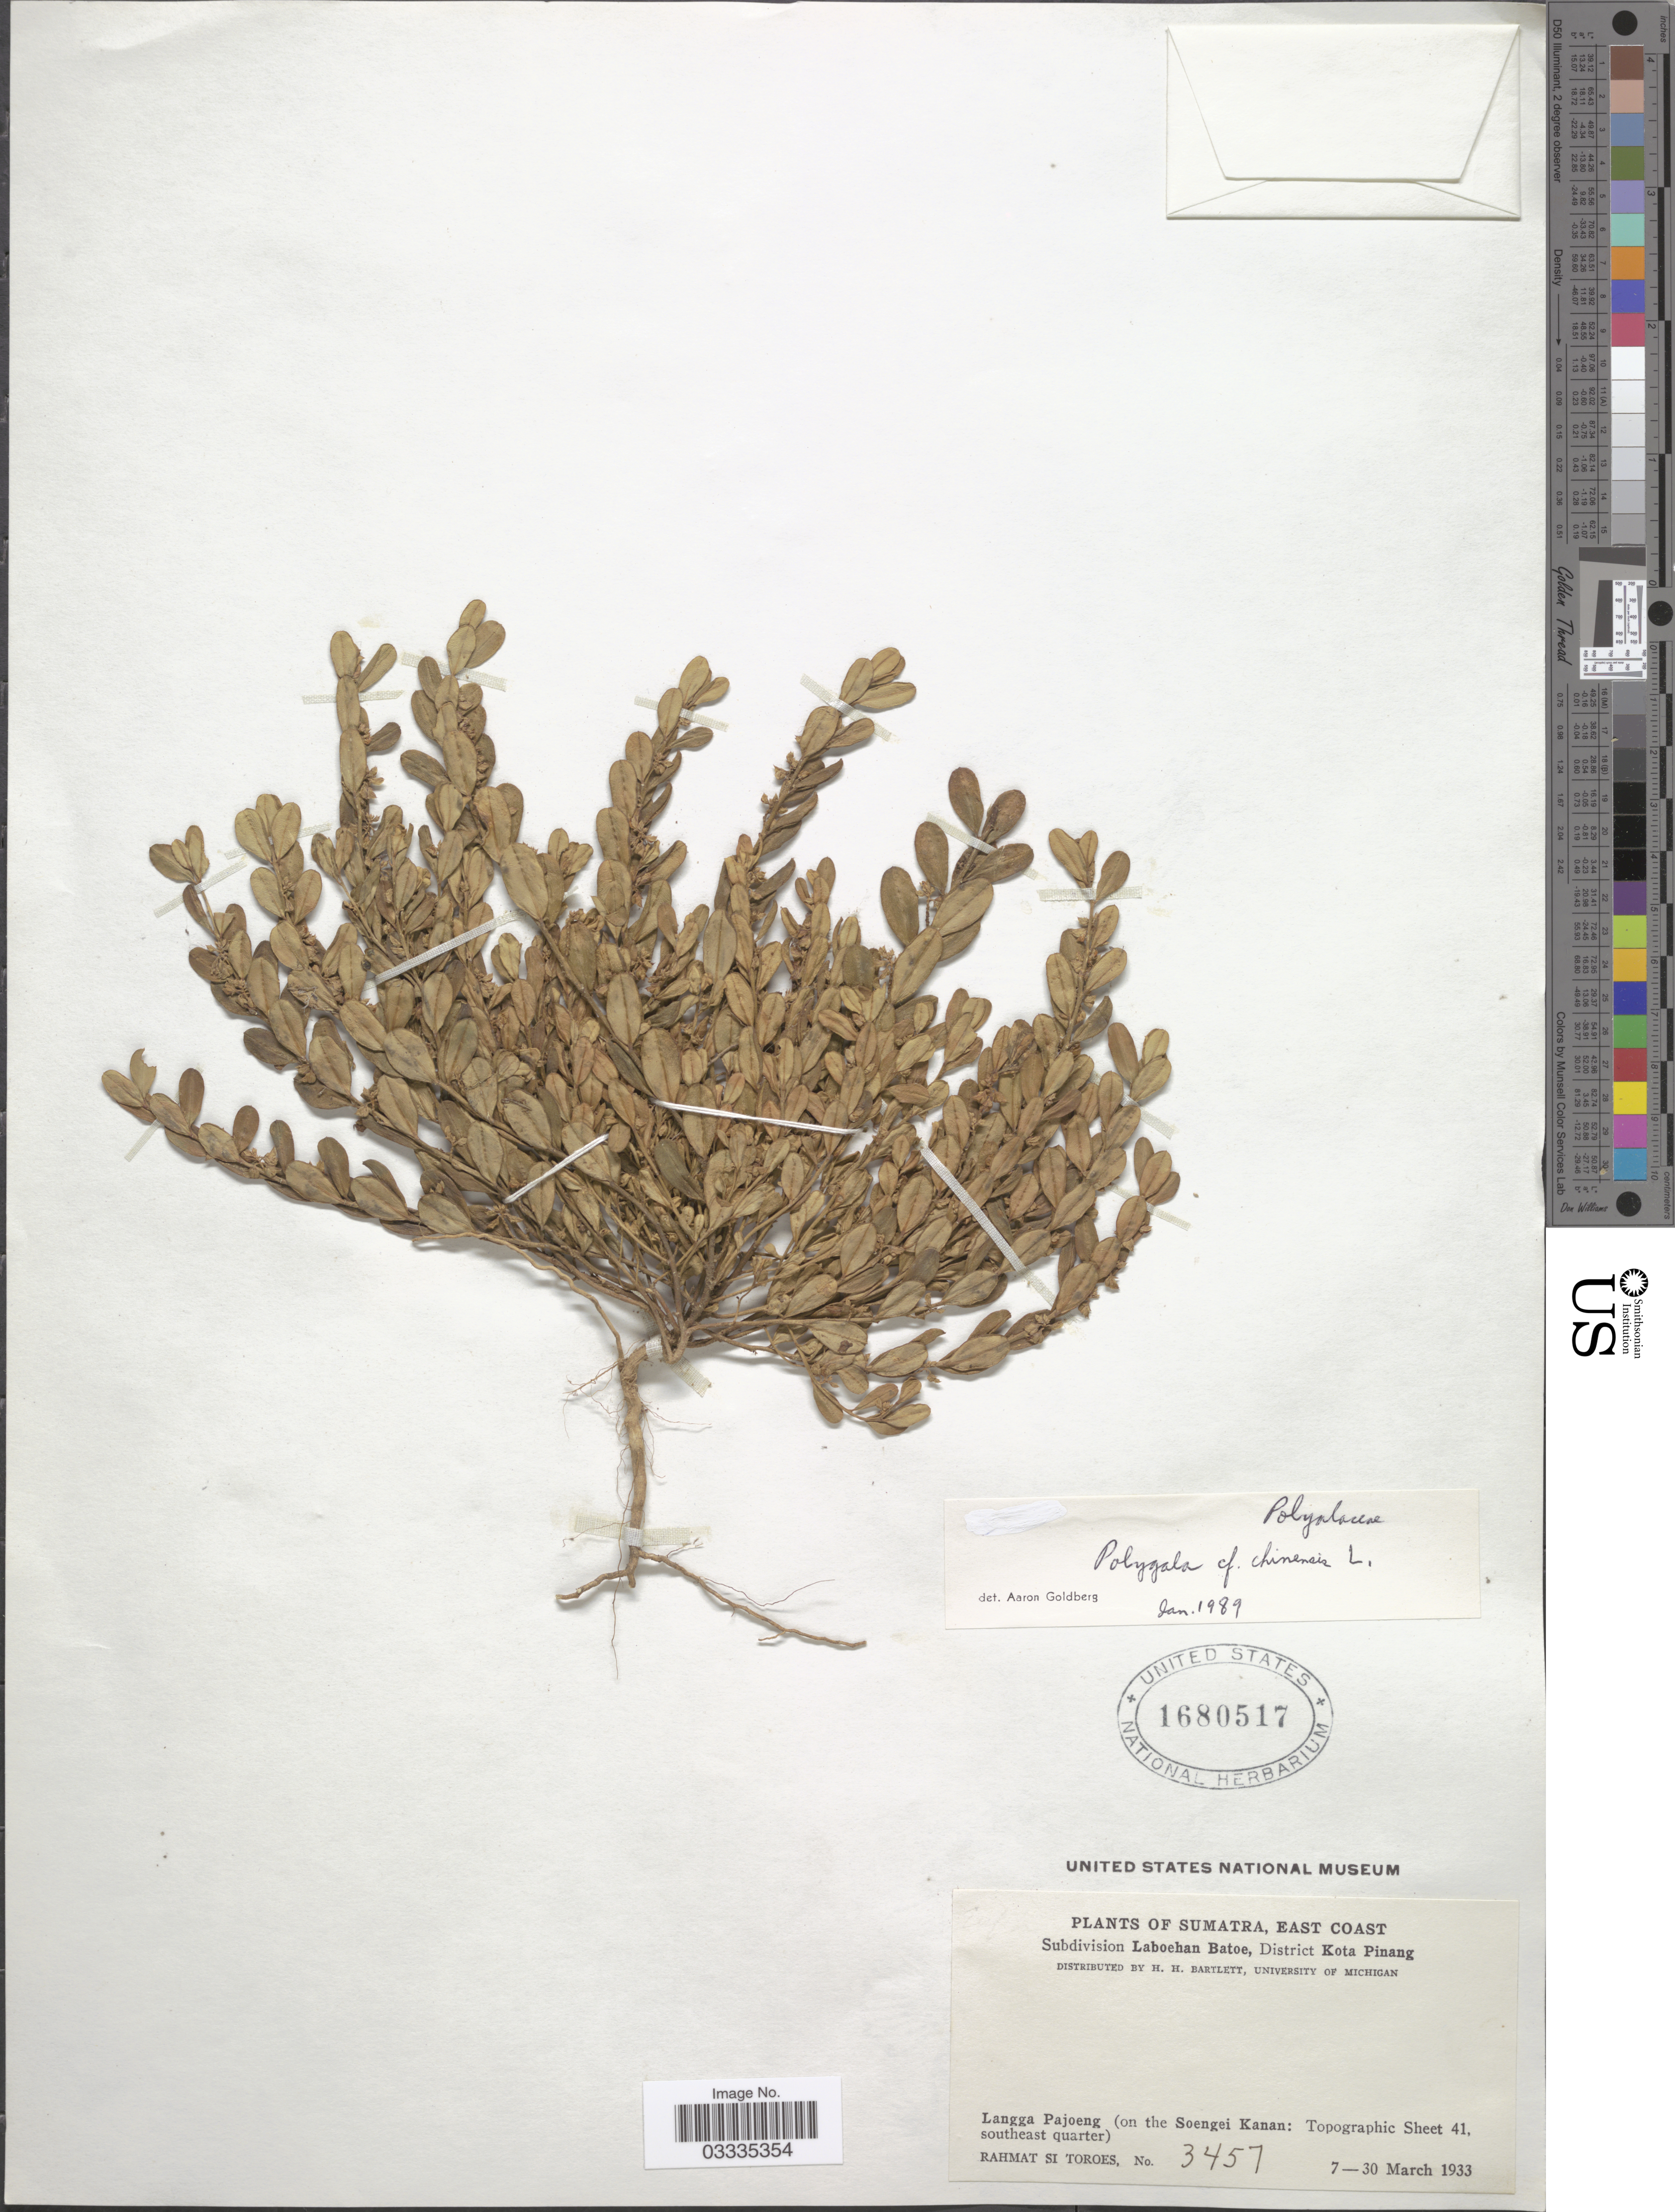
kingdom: Plantae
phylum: Tracheophyta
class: Magnoliopsida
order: Fabales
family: Polygalaceae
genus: Polygala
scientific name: Polygala chinensis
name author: L.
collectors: Rahmat Si Boeea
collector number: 3457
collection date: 1933-03-07/1933-03-30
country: Indonesia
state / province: Sumatra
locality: East Coast. Langga Pajoeng (on the Soengei Kanan: Topographic Sheet 41, southeast quarter)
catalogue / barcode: US 1680517